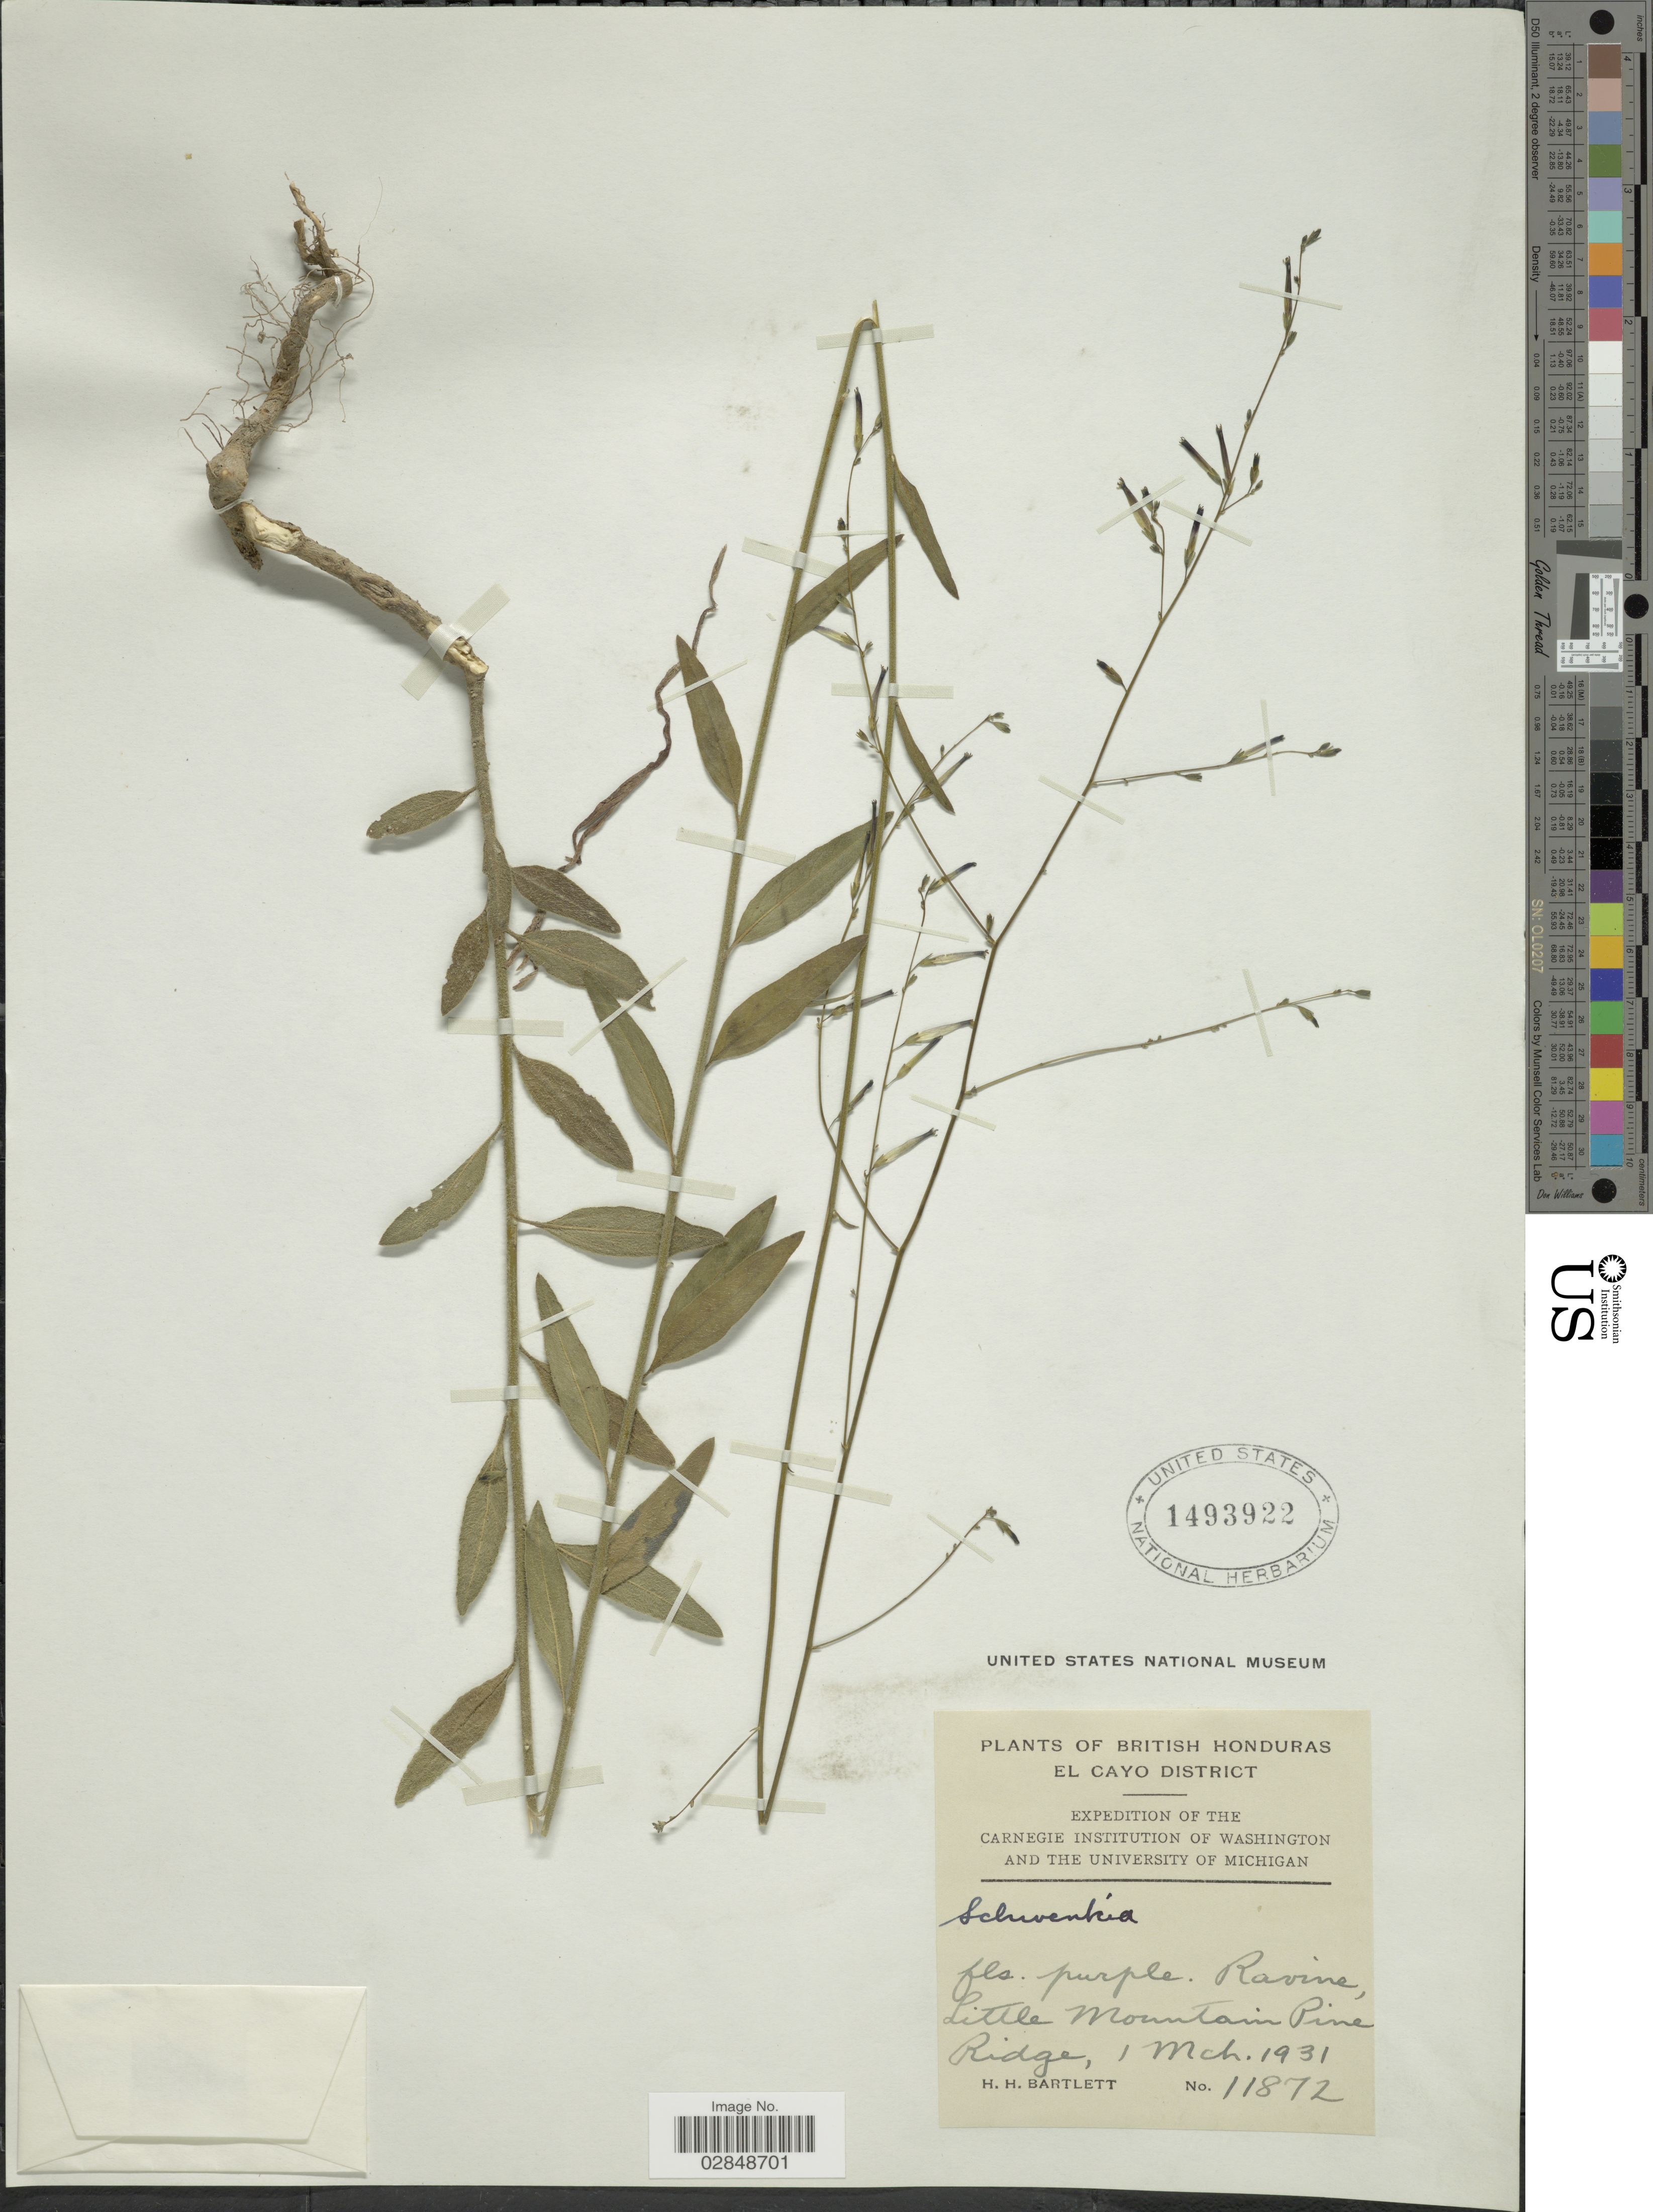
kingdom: Plantae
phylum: Tracheophyta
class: Magnoliopsida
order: Solanales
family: Solanaceae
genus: Schwenckia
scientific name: Schwenckia sp.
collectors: H. H. Bartlett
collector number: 11872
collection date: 1931-03-01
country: Belize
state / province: Cayo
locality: British Honduras. El Cayo District. Little Mountain Pine Ridge.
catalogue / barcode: US 1493922